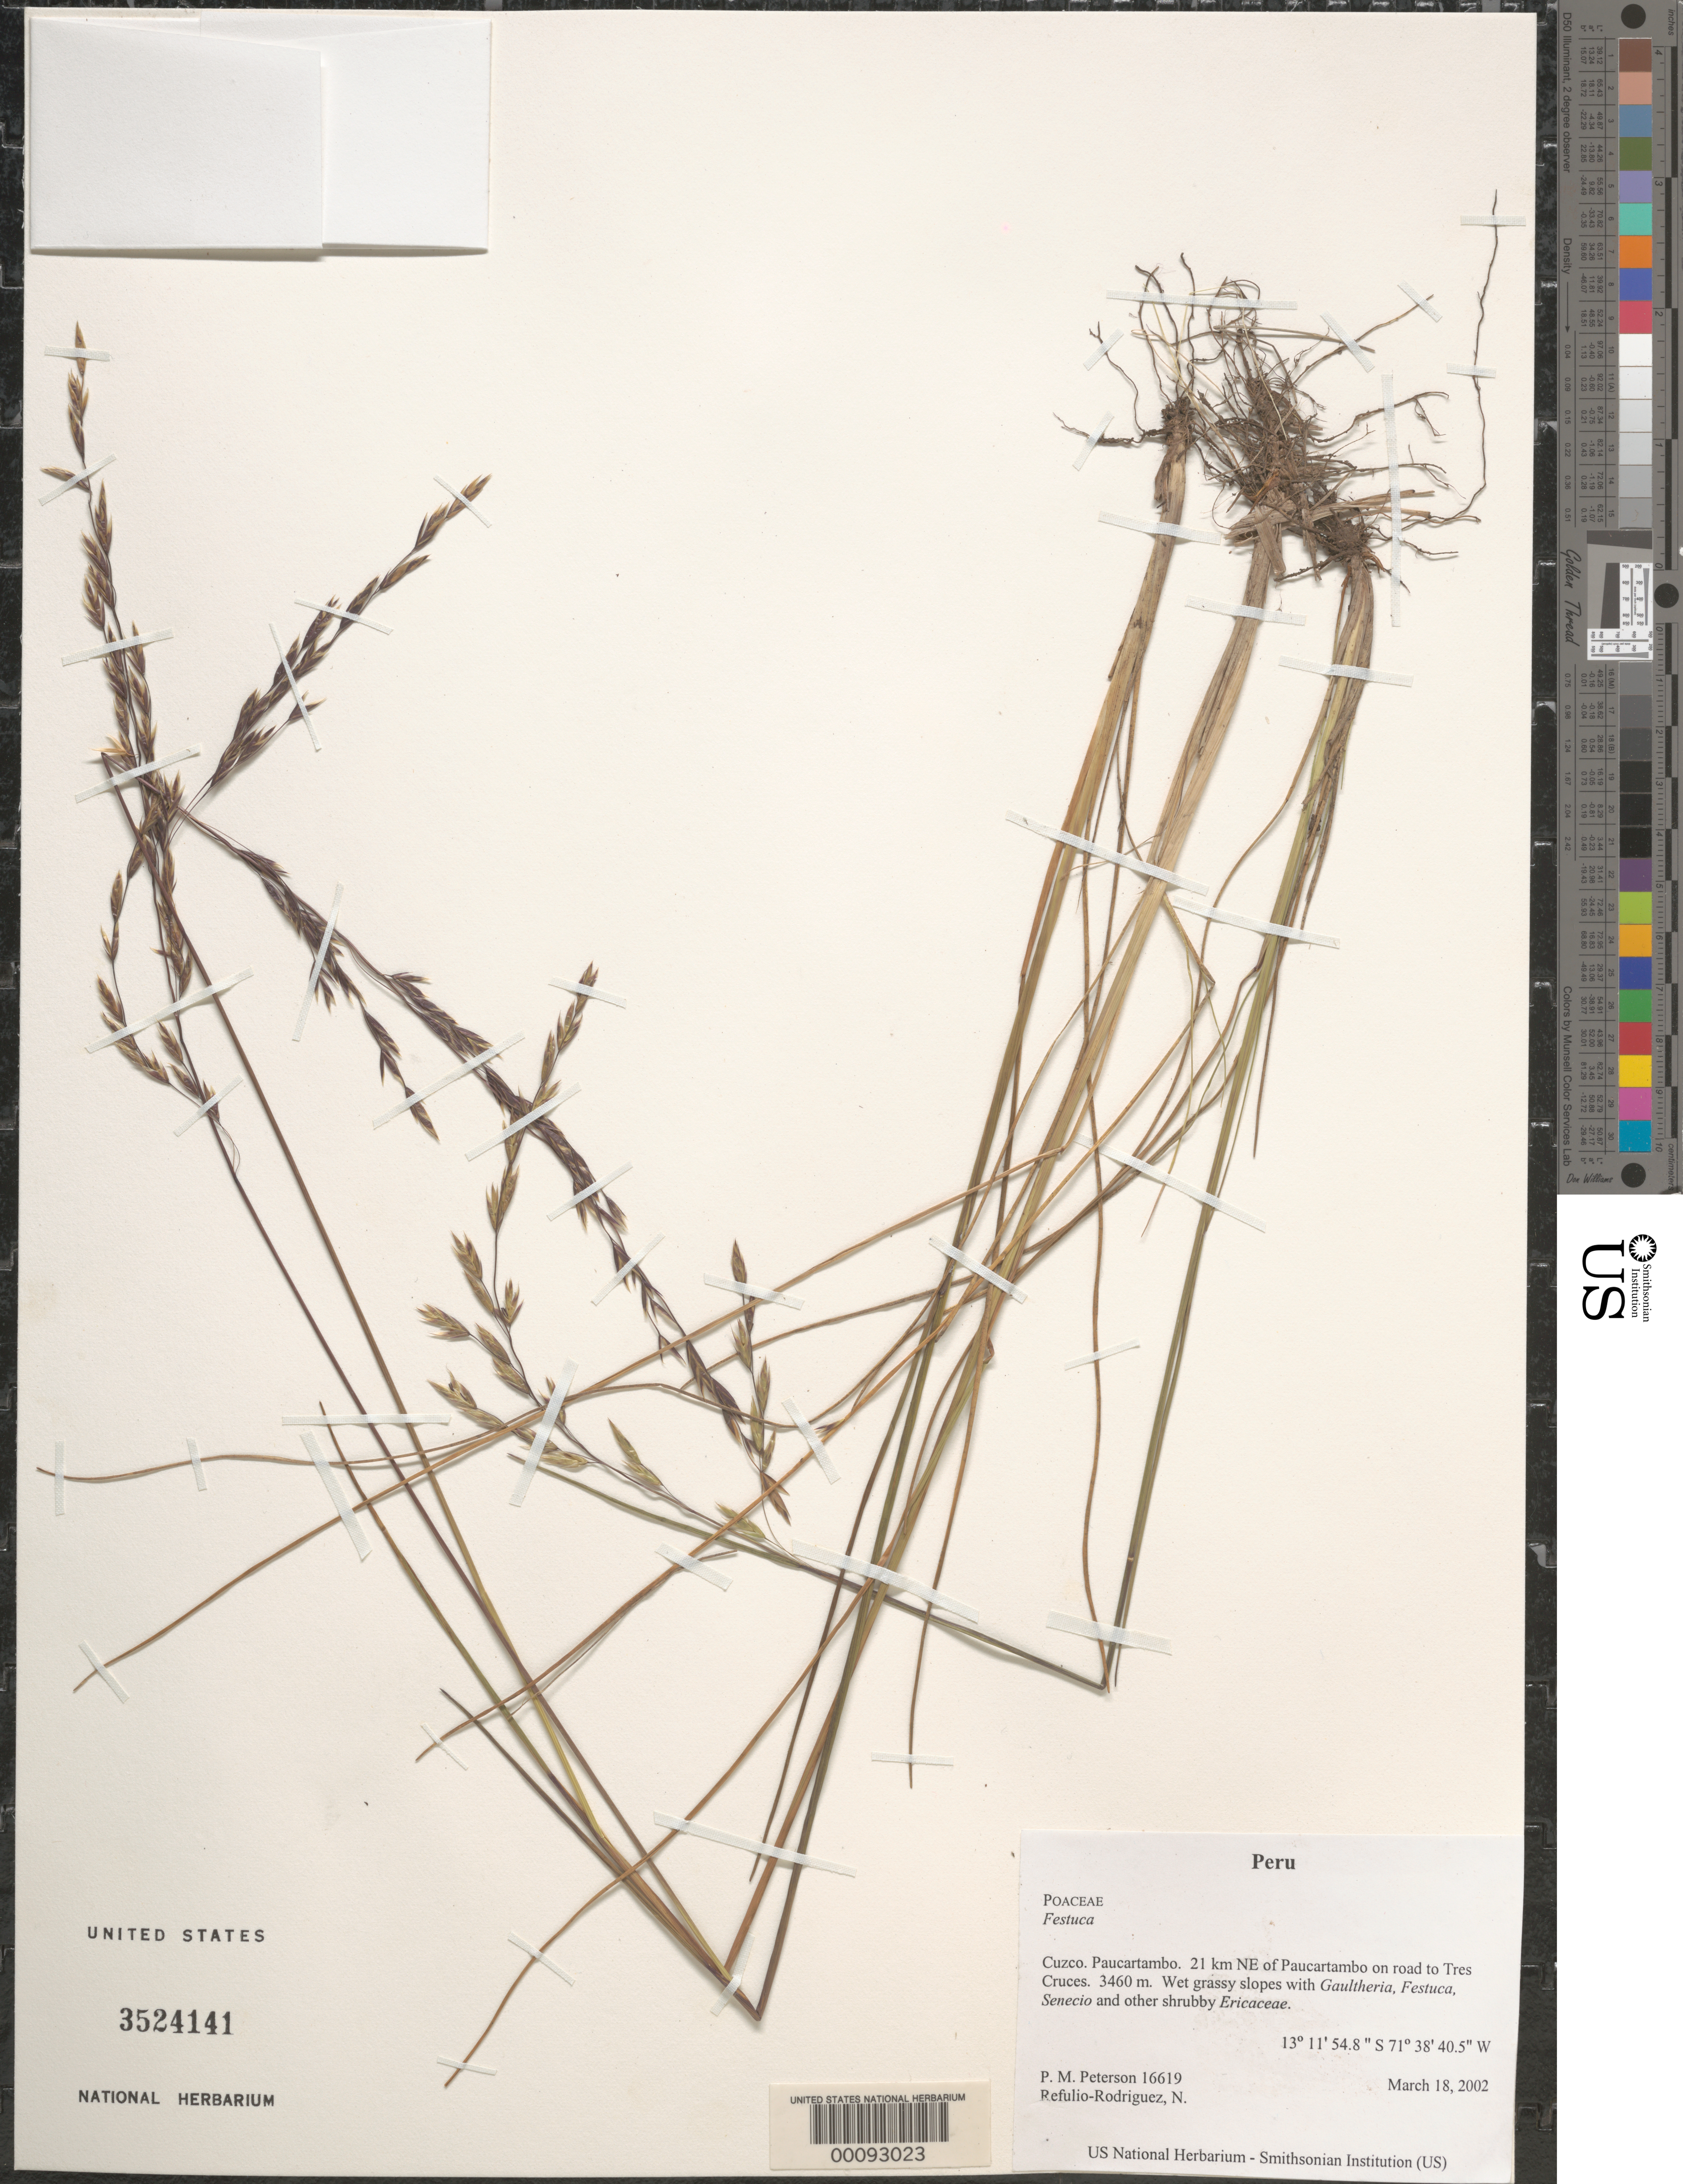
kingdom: Plantae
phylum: Tracheophyta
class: Liliopsida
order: Poales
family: Poaceae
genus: Festuca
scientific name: Festuca sp.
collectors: P. M. Peterson & N. Refulio-Rodríguez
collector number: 16619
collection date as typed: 18 Mar 2002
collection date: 2002-03-18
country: Peru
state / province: Cusco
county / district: Paucartambo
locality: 21 km NE of Paucartambo on road to Tres Cruces.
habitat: Wet grassy slopes with ~Gaultheria, Festuca, Senecio~ and other shruby ~Ericaceae~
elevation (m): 3460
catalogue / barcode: US 3524141